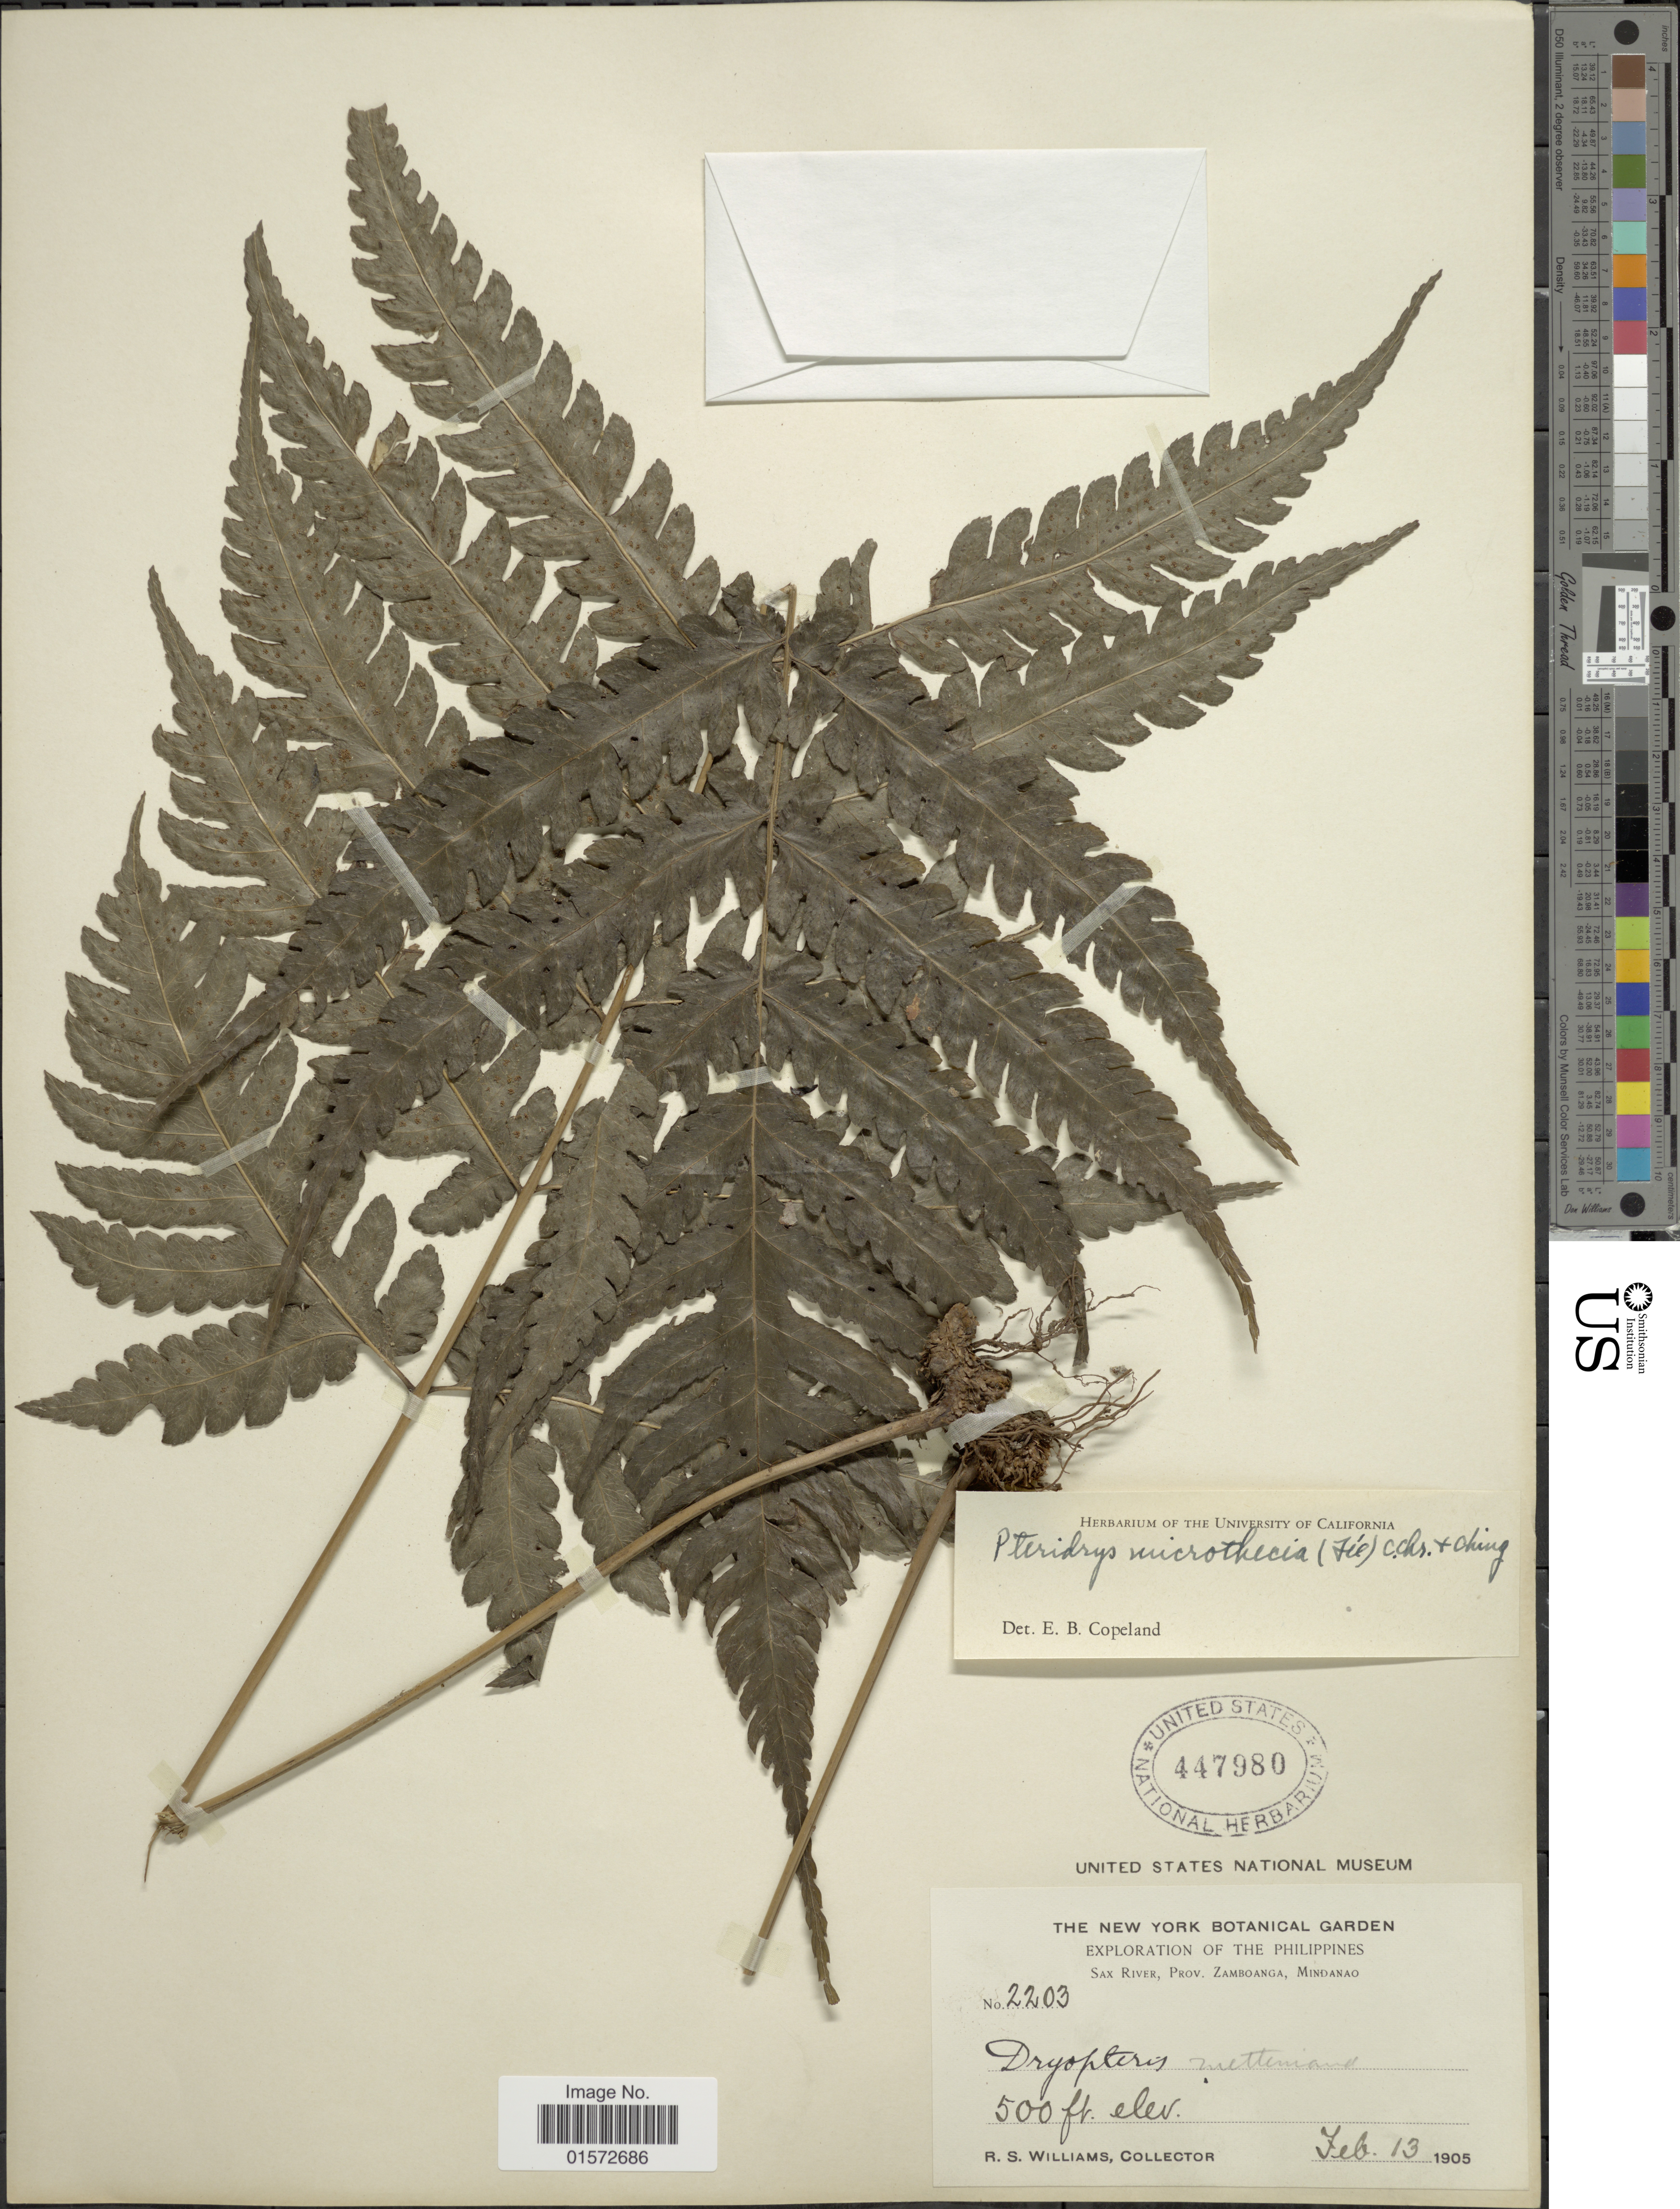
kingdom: Plantae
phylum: Tracheophyta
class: Polypodiopsida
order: Polypodiales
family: Tectariaceae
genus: Pteridrys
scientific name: Pteridrys microthecia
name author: (Fée) C. Chr. & Ching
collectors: R. S. Williams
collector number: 2203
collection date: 1905-02-13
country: Philippines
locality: Sax River, Prov. Zamboanga, Mindanao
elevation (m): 152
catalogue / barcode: US 447980